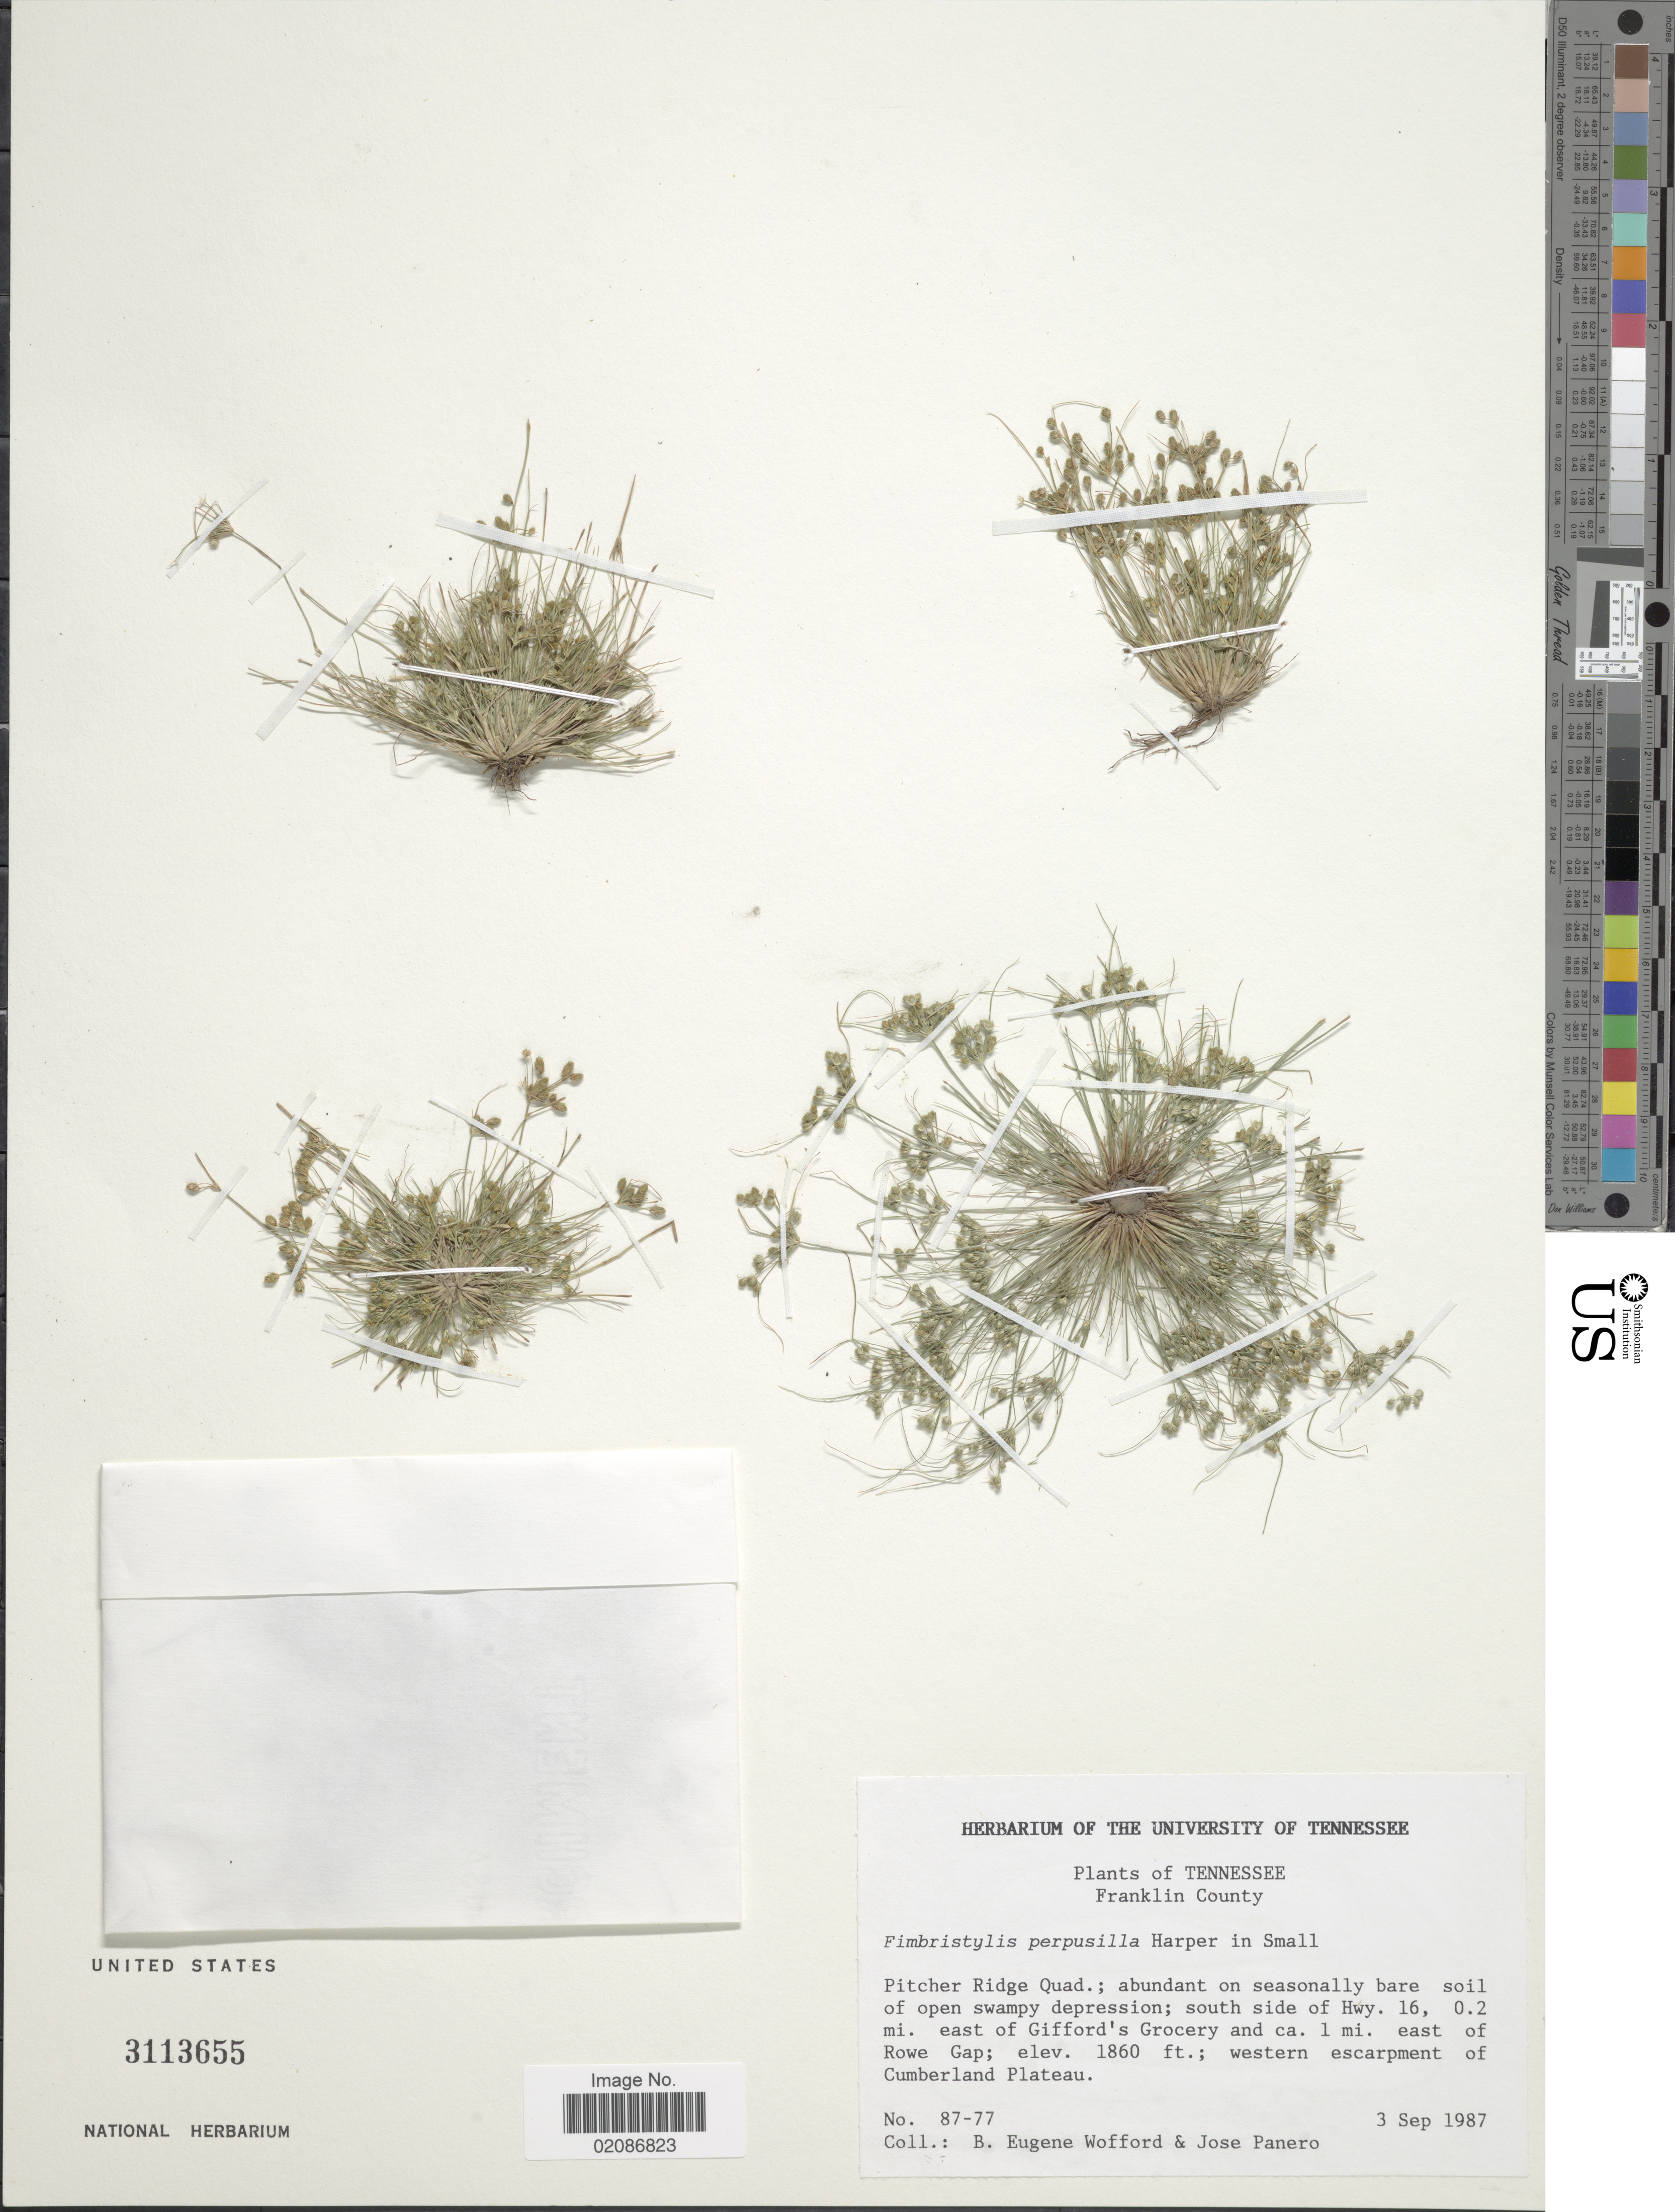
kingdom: Plantae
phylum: Tracheophyta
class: Liliopsida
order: Poales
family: Cyperaceae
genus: Fimbristylis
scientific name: Fimbristylis perpusilla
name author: R.M. Harper ex Small & Britton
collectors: B. Wofford & J. L. Panero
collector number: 87-77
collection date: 1987-09-03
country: United States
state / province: Tennessee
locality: Franklin County, Pitcher Ridge Quad; south side of Hwy 16, 0.2 mi. east of Gifford's Grocery and ca.1 mi. east of Rowe Gap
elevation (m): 567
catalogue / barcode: US 3113655